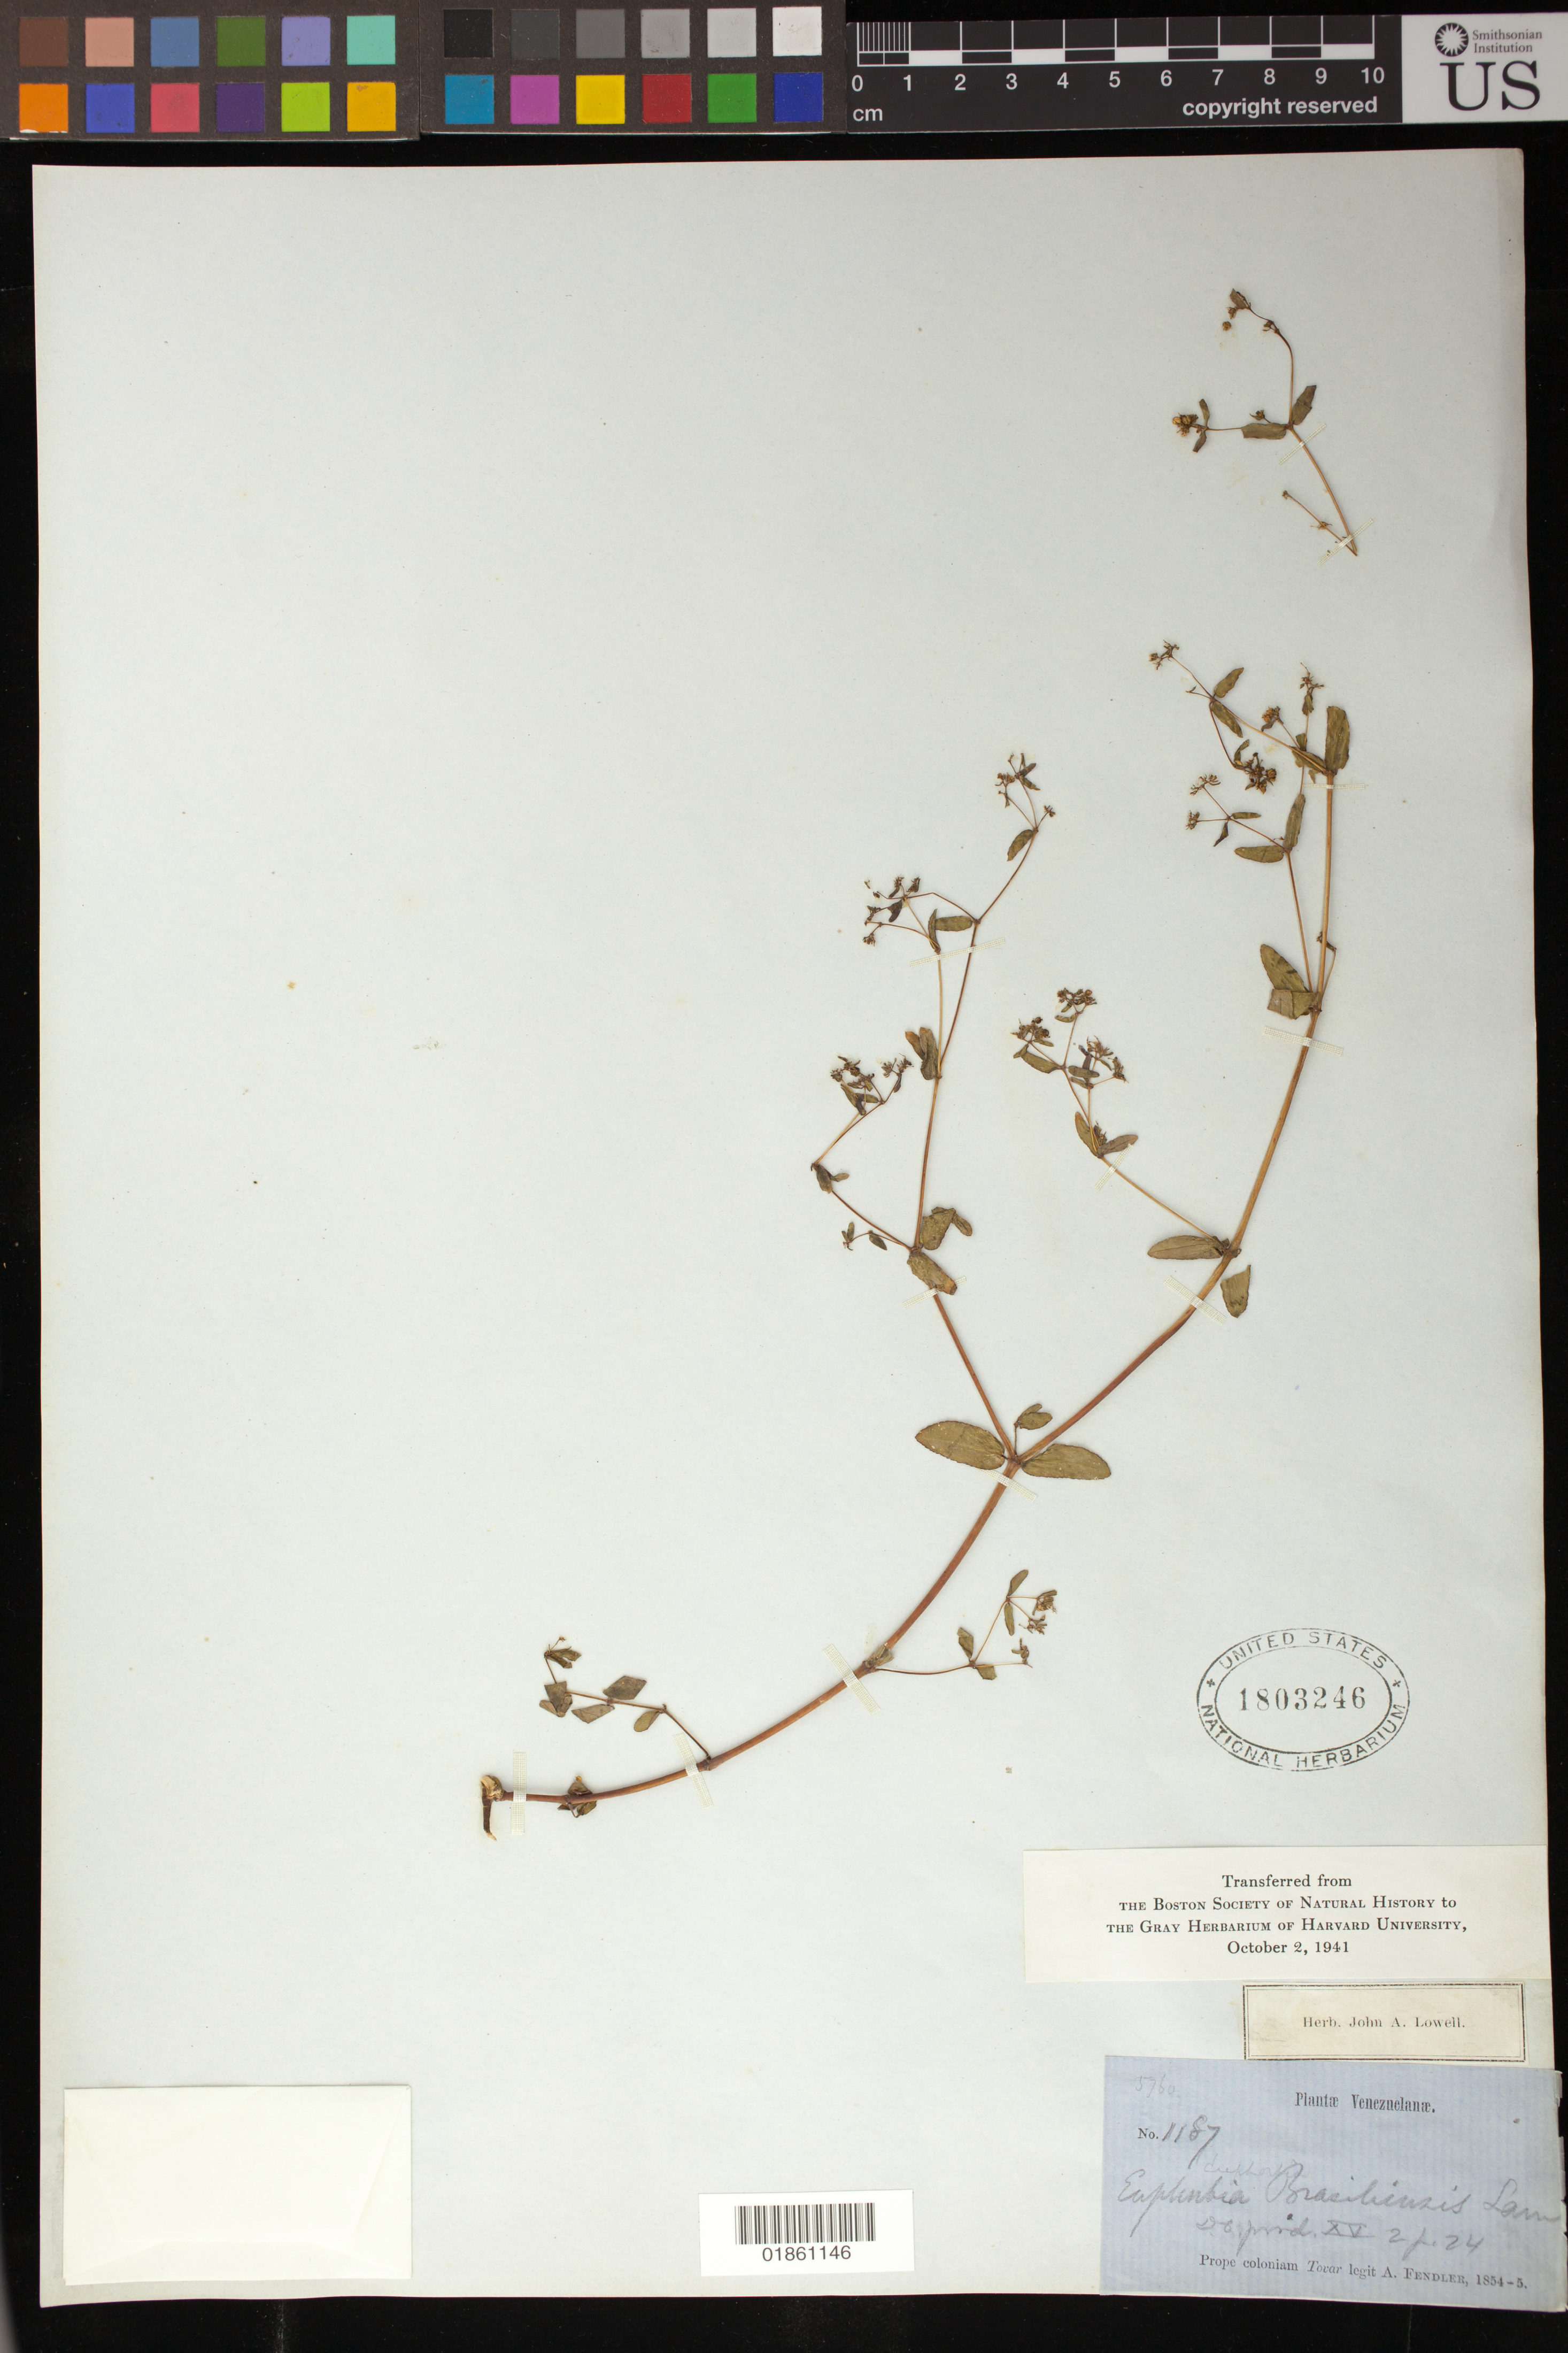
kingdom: Plantae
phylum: Tracheophyta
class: Magnoliopsida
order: Malpighiales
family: Euphorbiaceae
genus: Euphorbia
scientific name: Euphorbia hyssopifolia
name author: L.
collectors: A. Fendler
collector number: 1187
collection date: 1854/1855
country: Venezuela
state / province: Aragua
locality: Prope Coloniam (Colonia) Tovar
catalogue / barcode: US 1803246